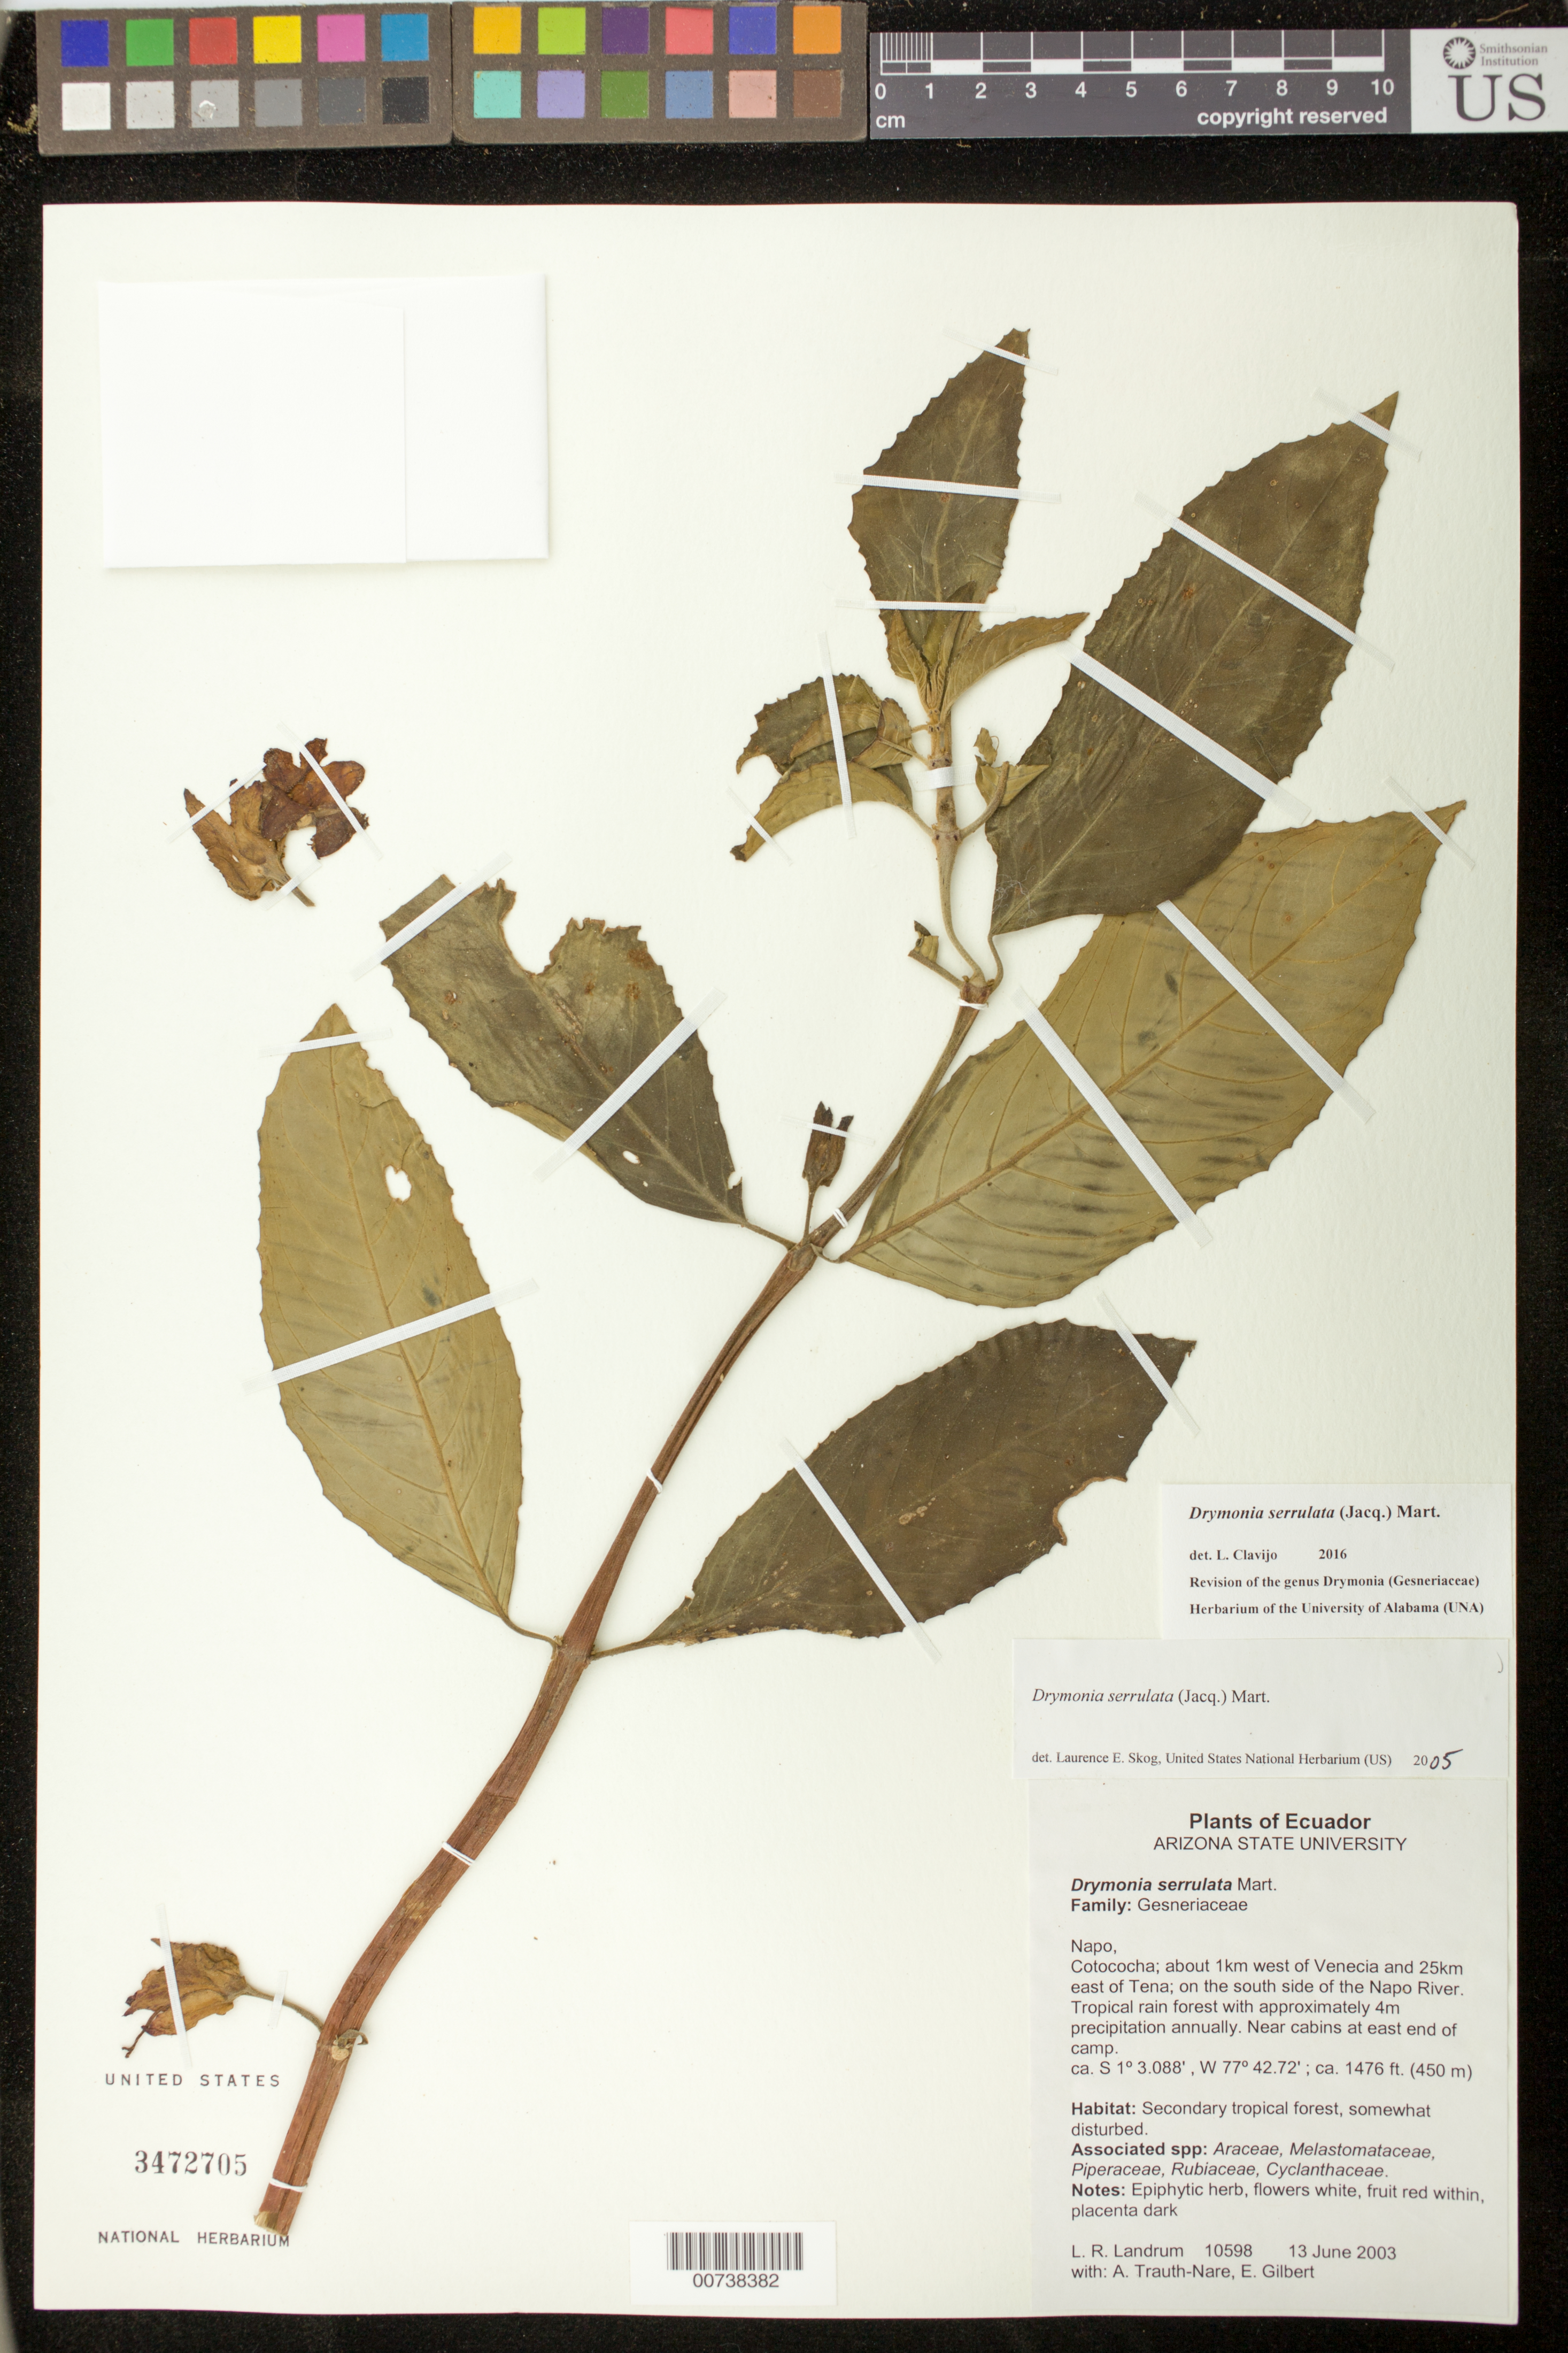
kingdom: Plantae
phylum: Tracheophyta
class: Magnoliopsida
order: Lamiales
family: Gesneriaceae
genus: Drymonia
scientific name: Drymonia serrulata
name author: (Jacq.) Mart.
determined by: Skog, Laurence E.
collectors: L. R. Landrum, A. Trauth-Nare & E. Gilbert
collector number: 10598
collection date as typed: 13 Jun 2003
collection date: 2003-06-13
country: Ecuador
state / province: Napo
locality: Napo, Cotococha; about 1 km west of Venecia and 25 km east of Tena; on the south side of the Napo River, near cabins at east end of camp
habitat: Tropical rain forest with approximately 4 m precipitation annually; secondary tropical forest, somewhat disturbed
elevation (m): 450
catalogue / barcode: US 3472705